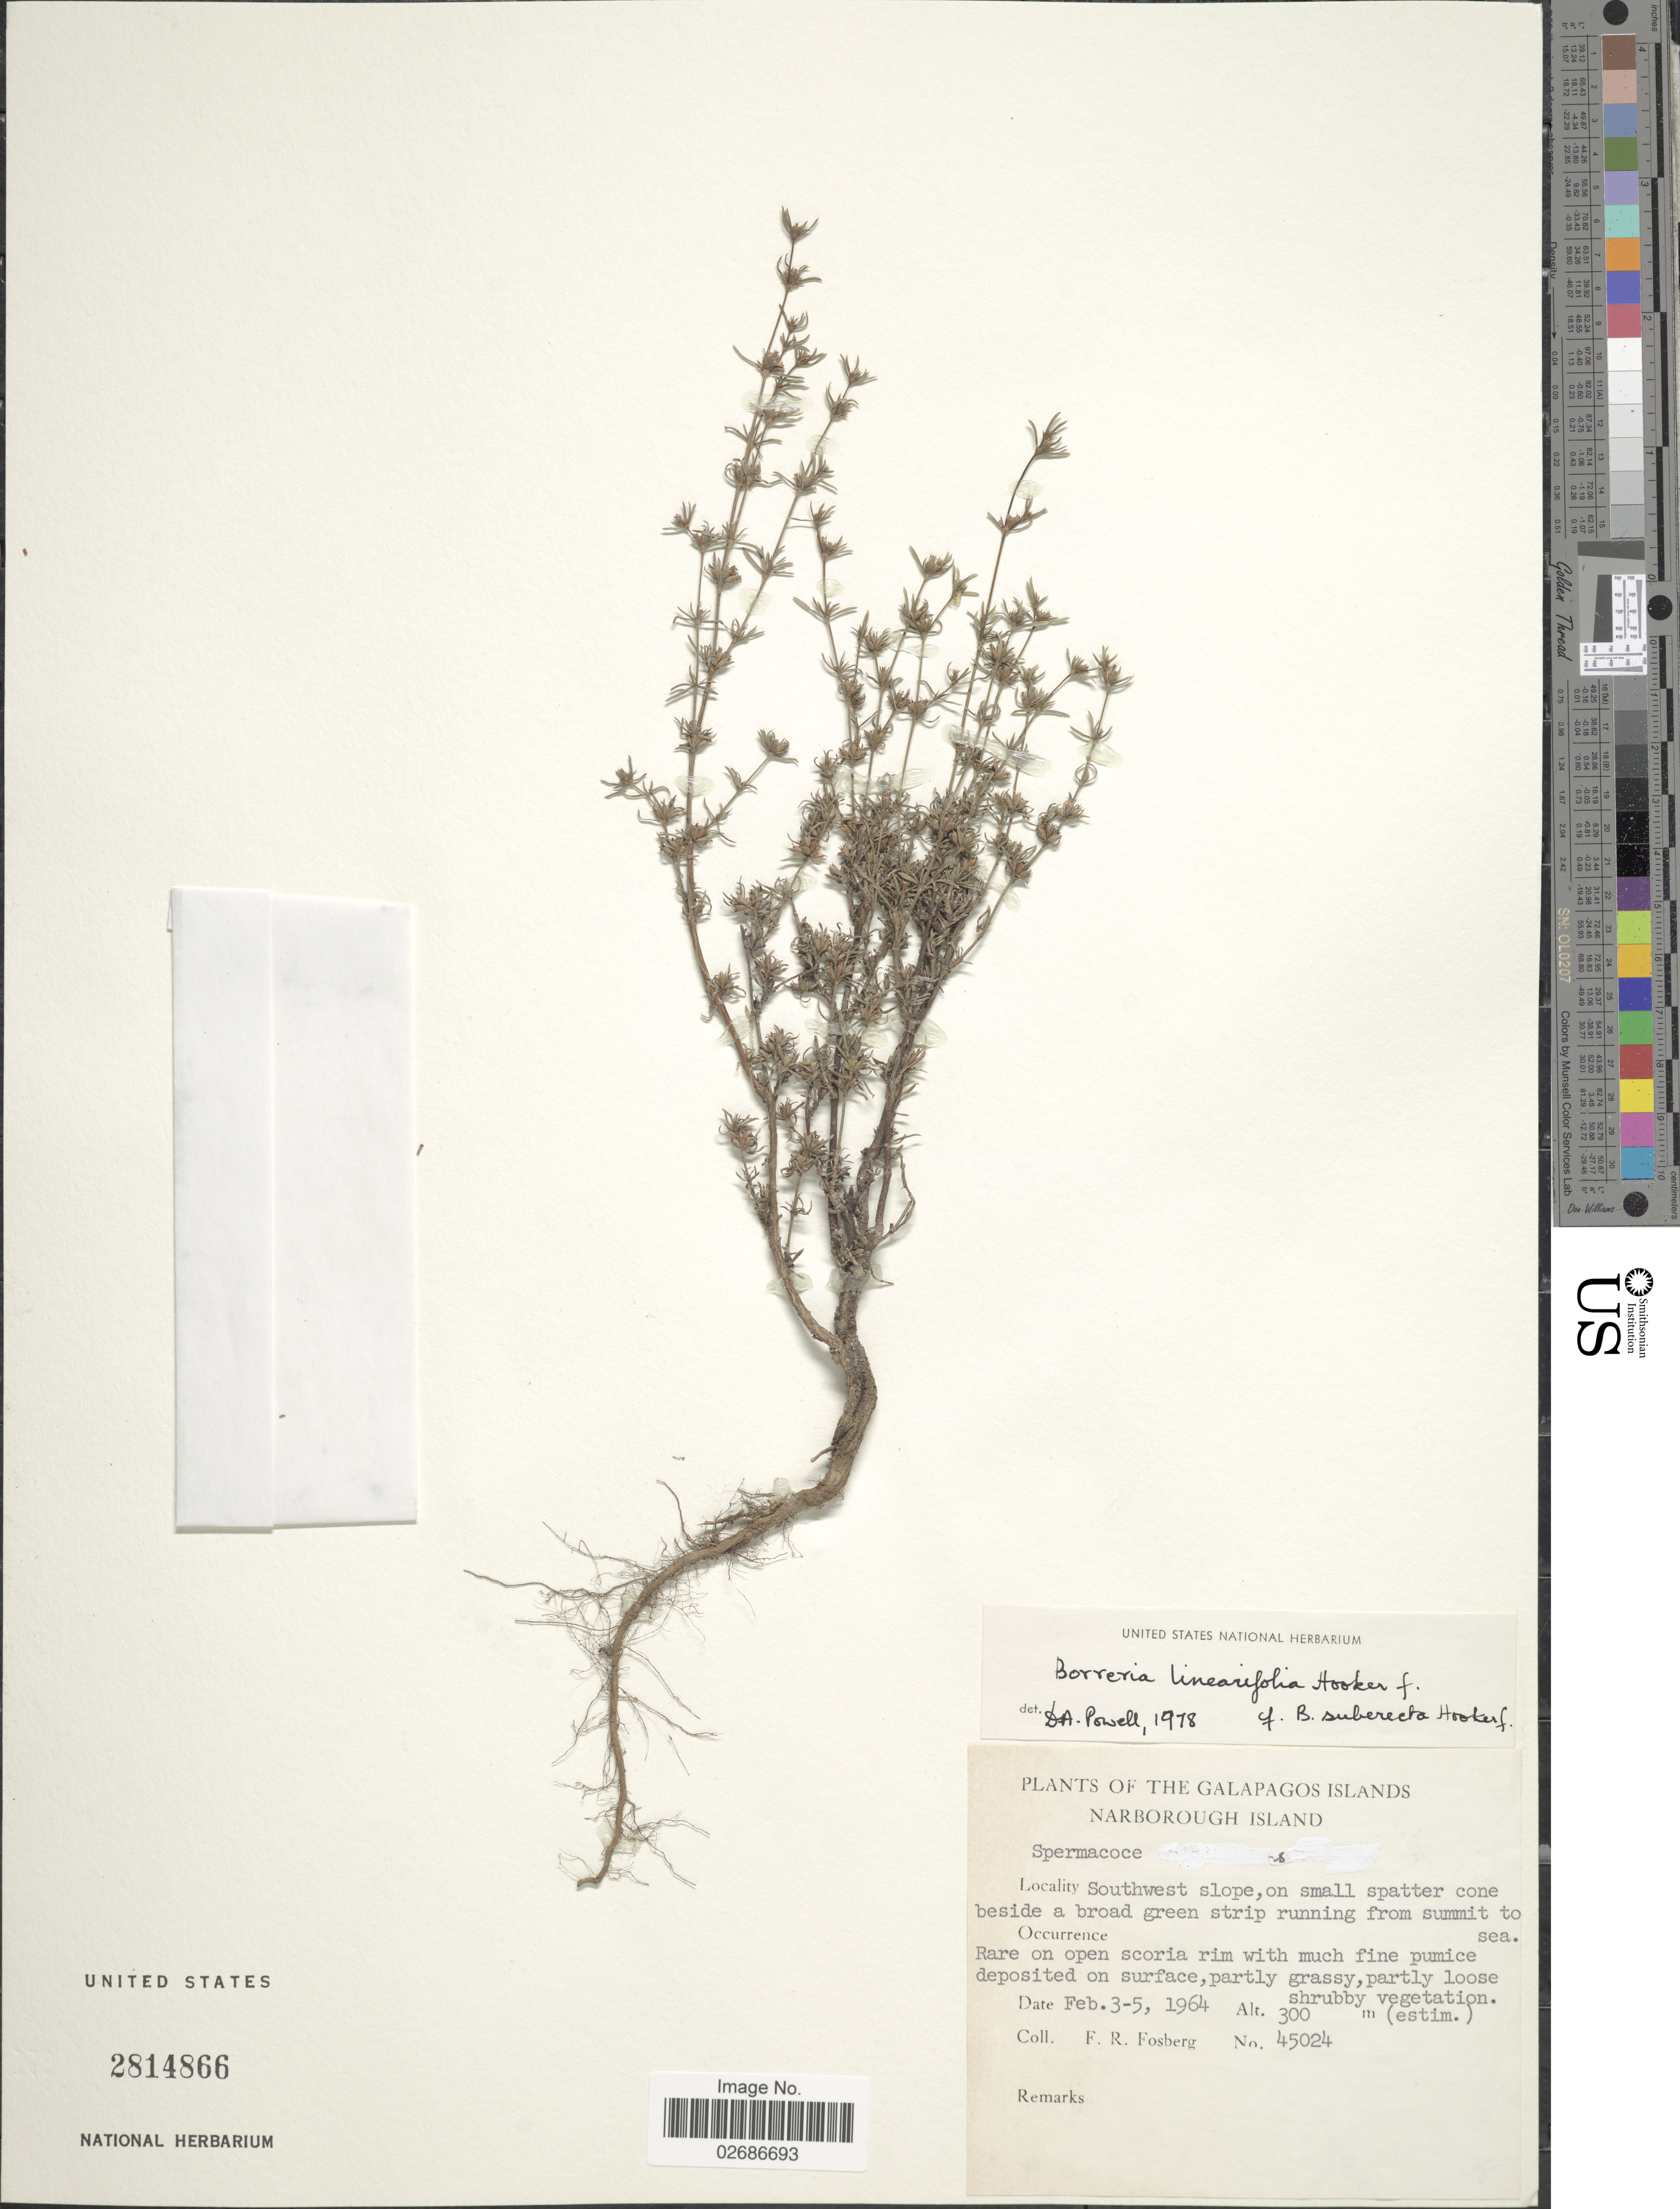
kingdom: Plantae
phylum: Tracheophyta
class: Magnoliopsida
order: Gentianales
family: Rubiaceae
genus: Borreria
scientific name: Borreria linearifolia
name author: Hook. f.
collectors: F. R. Fosberg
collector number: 45024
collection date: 1964-02-03/1964-02-05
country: Ecuador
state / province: Colón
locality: Galapagos Islands. Narborough Island. Southwest slope, on small spatter cone beside a broad green strip running from summit to sea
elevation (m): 300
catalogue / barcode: US 2814866